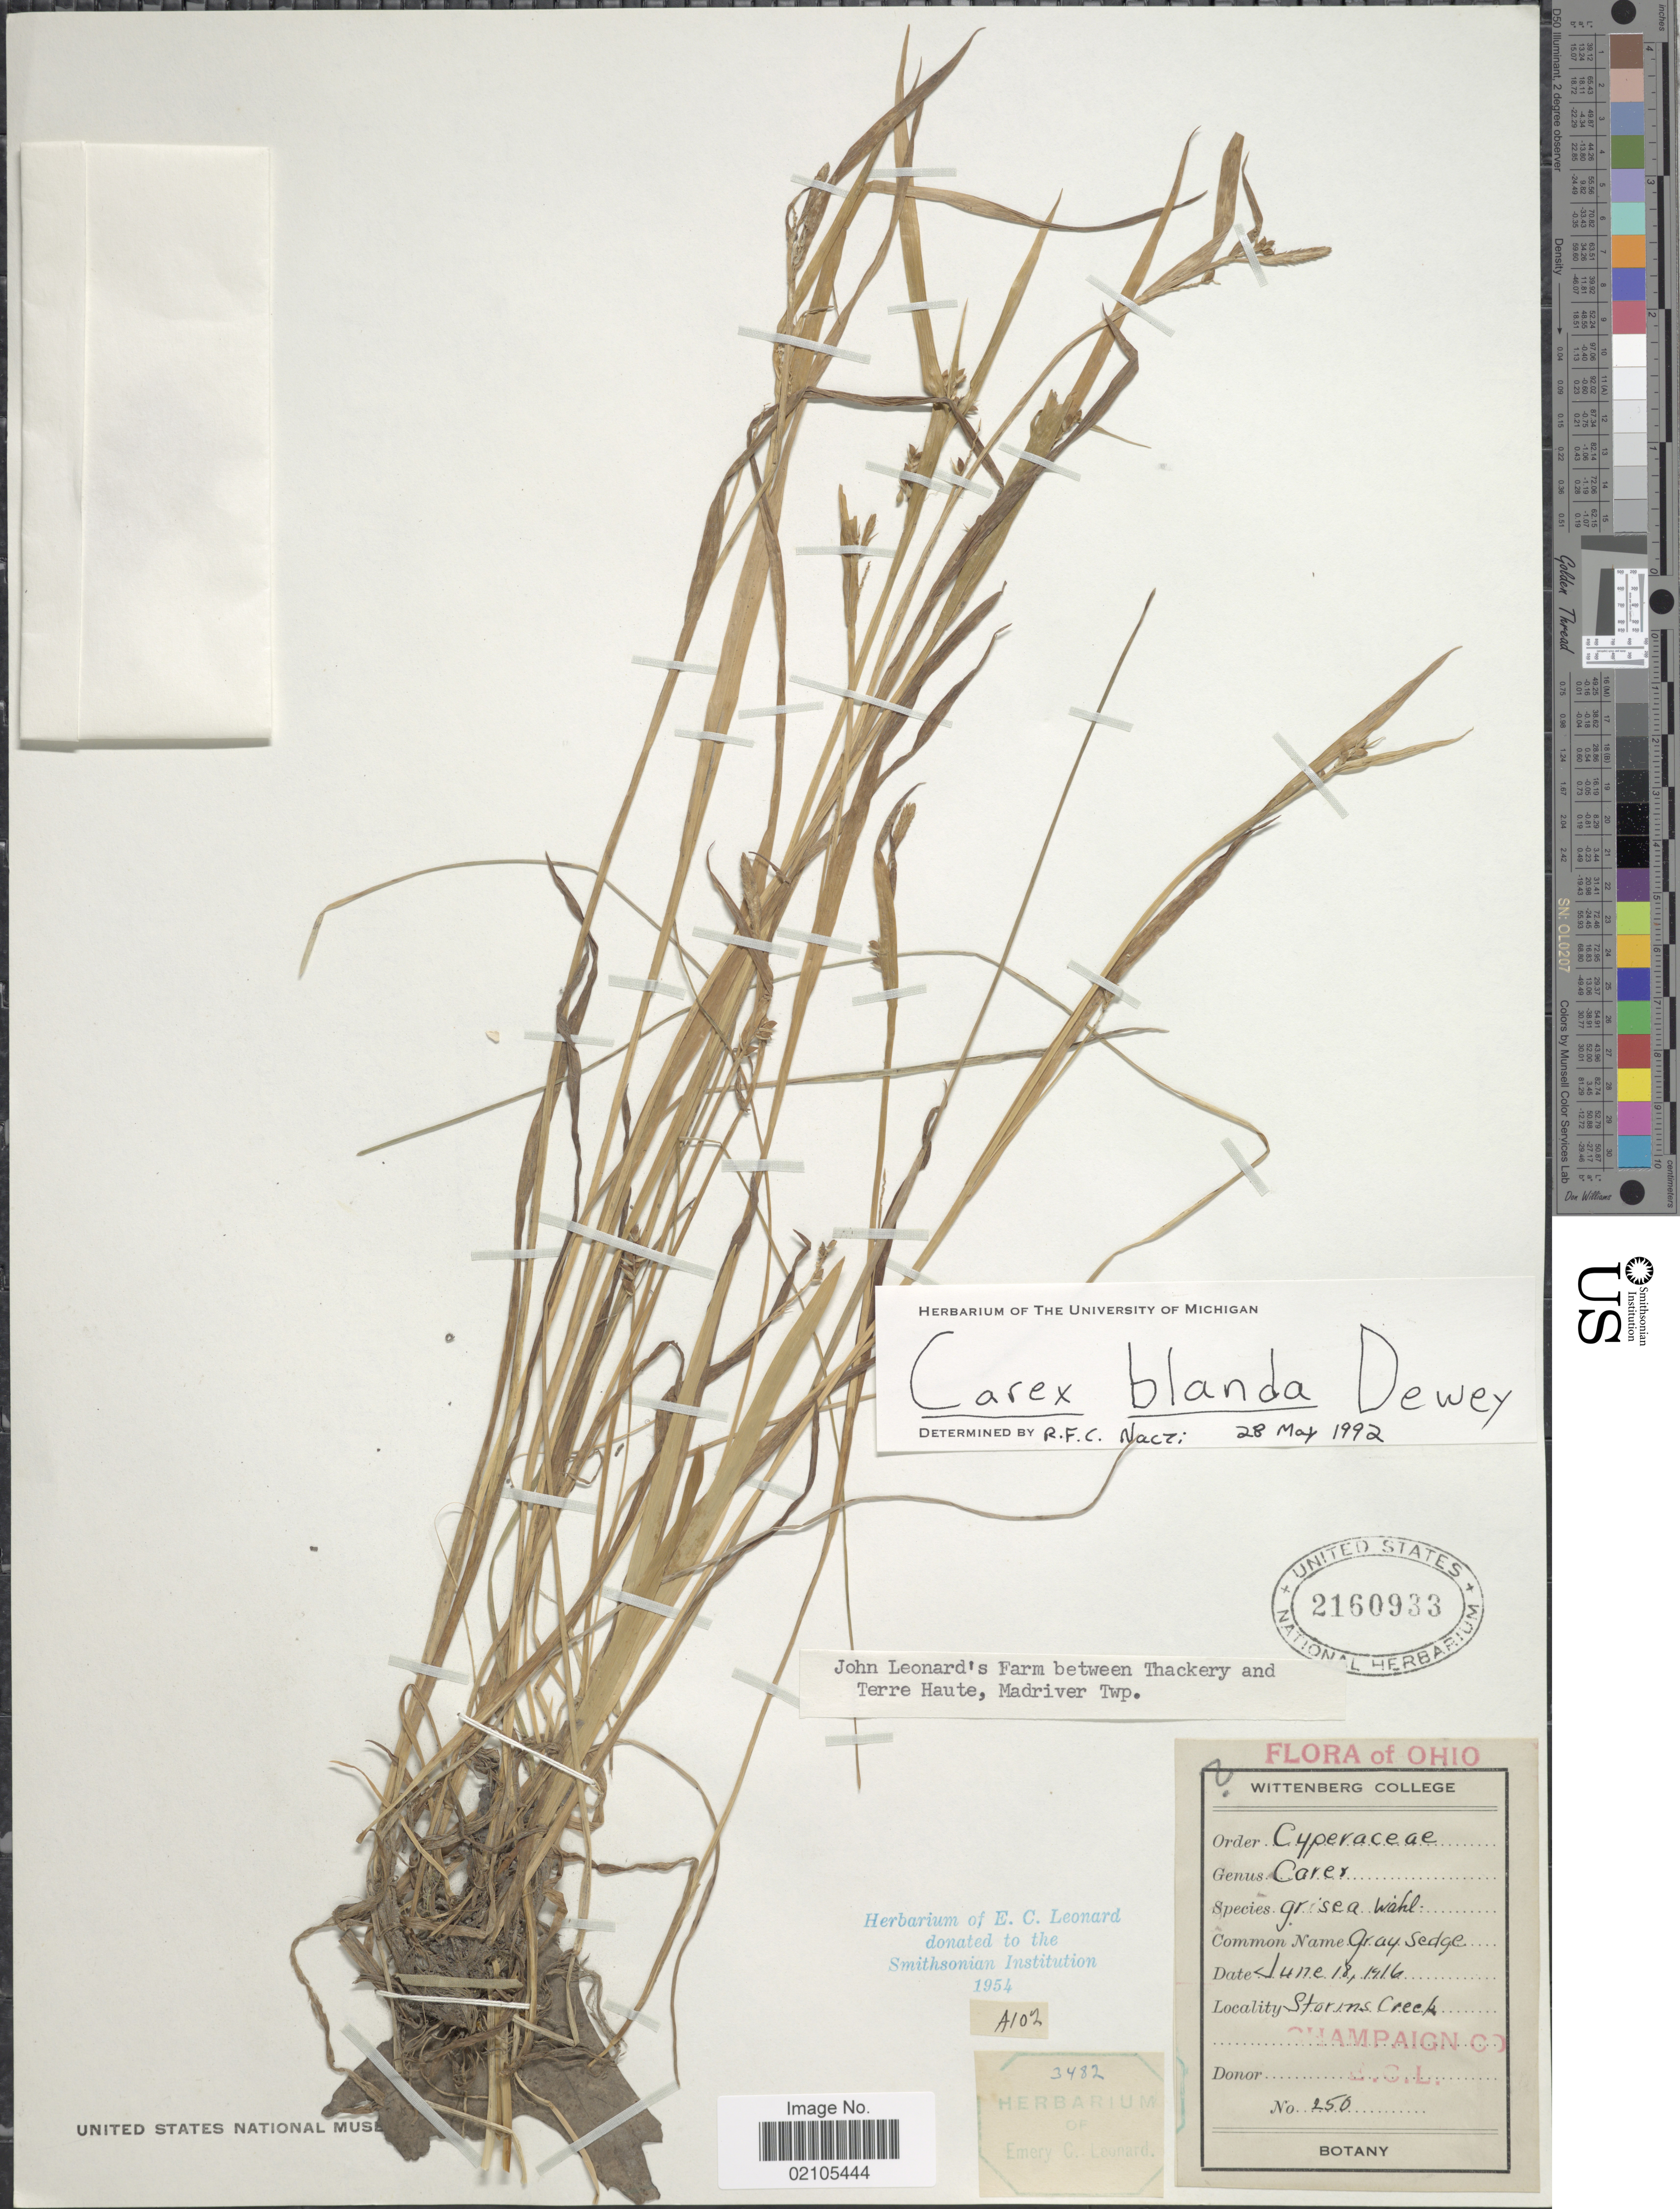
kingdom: Plantae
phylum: Tracheophyta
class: Liliopsida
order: Poales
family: Cyperaceae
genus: Carex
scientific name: Carex blanda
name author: Dewey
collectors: ex herb. E.C. Leonard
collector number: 250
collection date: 1916-06-18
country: United States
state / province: Ohio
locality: Storms Creek. Champaign Co. John Leonard's Farm between Thackery And Terre Haute, Madriver Twp. [unsure placement]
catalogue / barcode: US 2160933